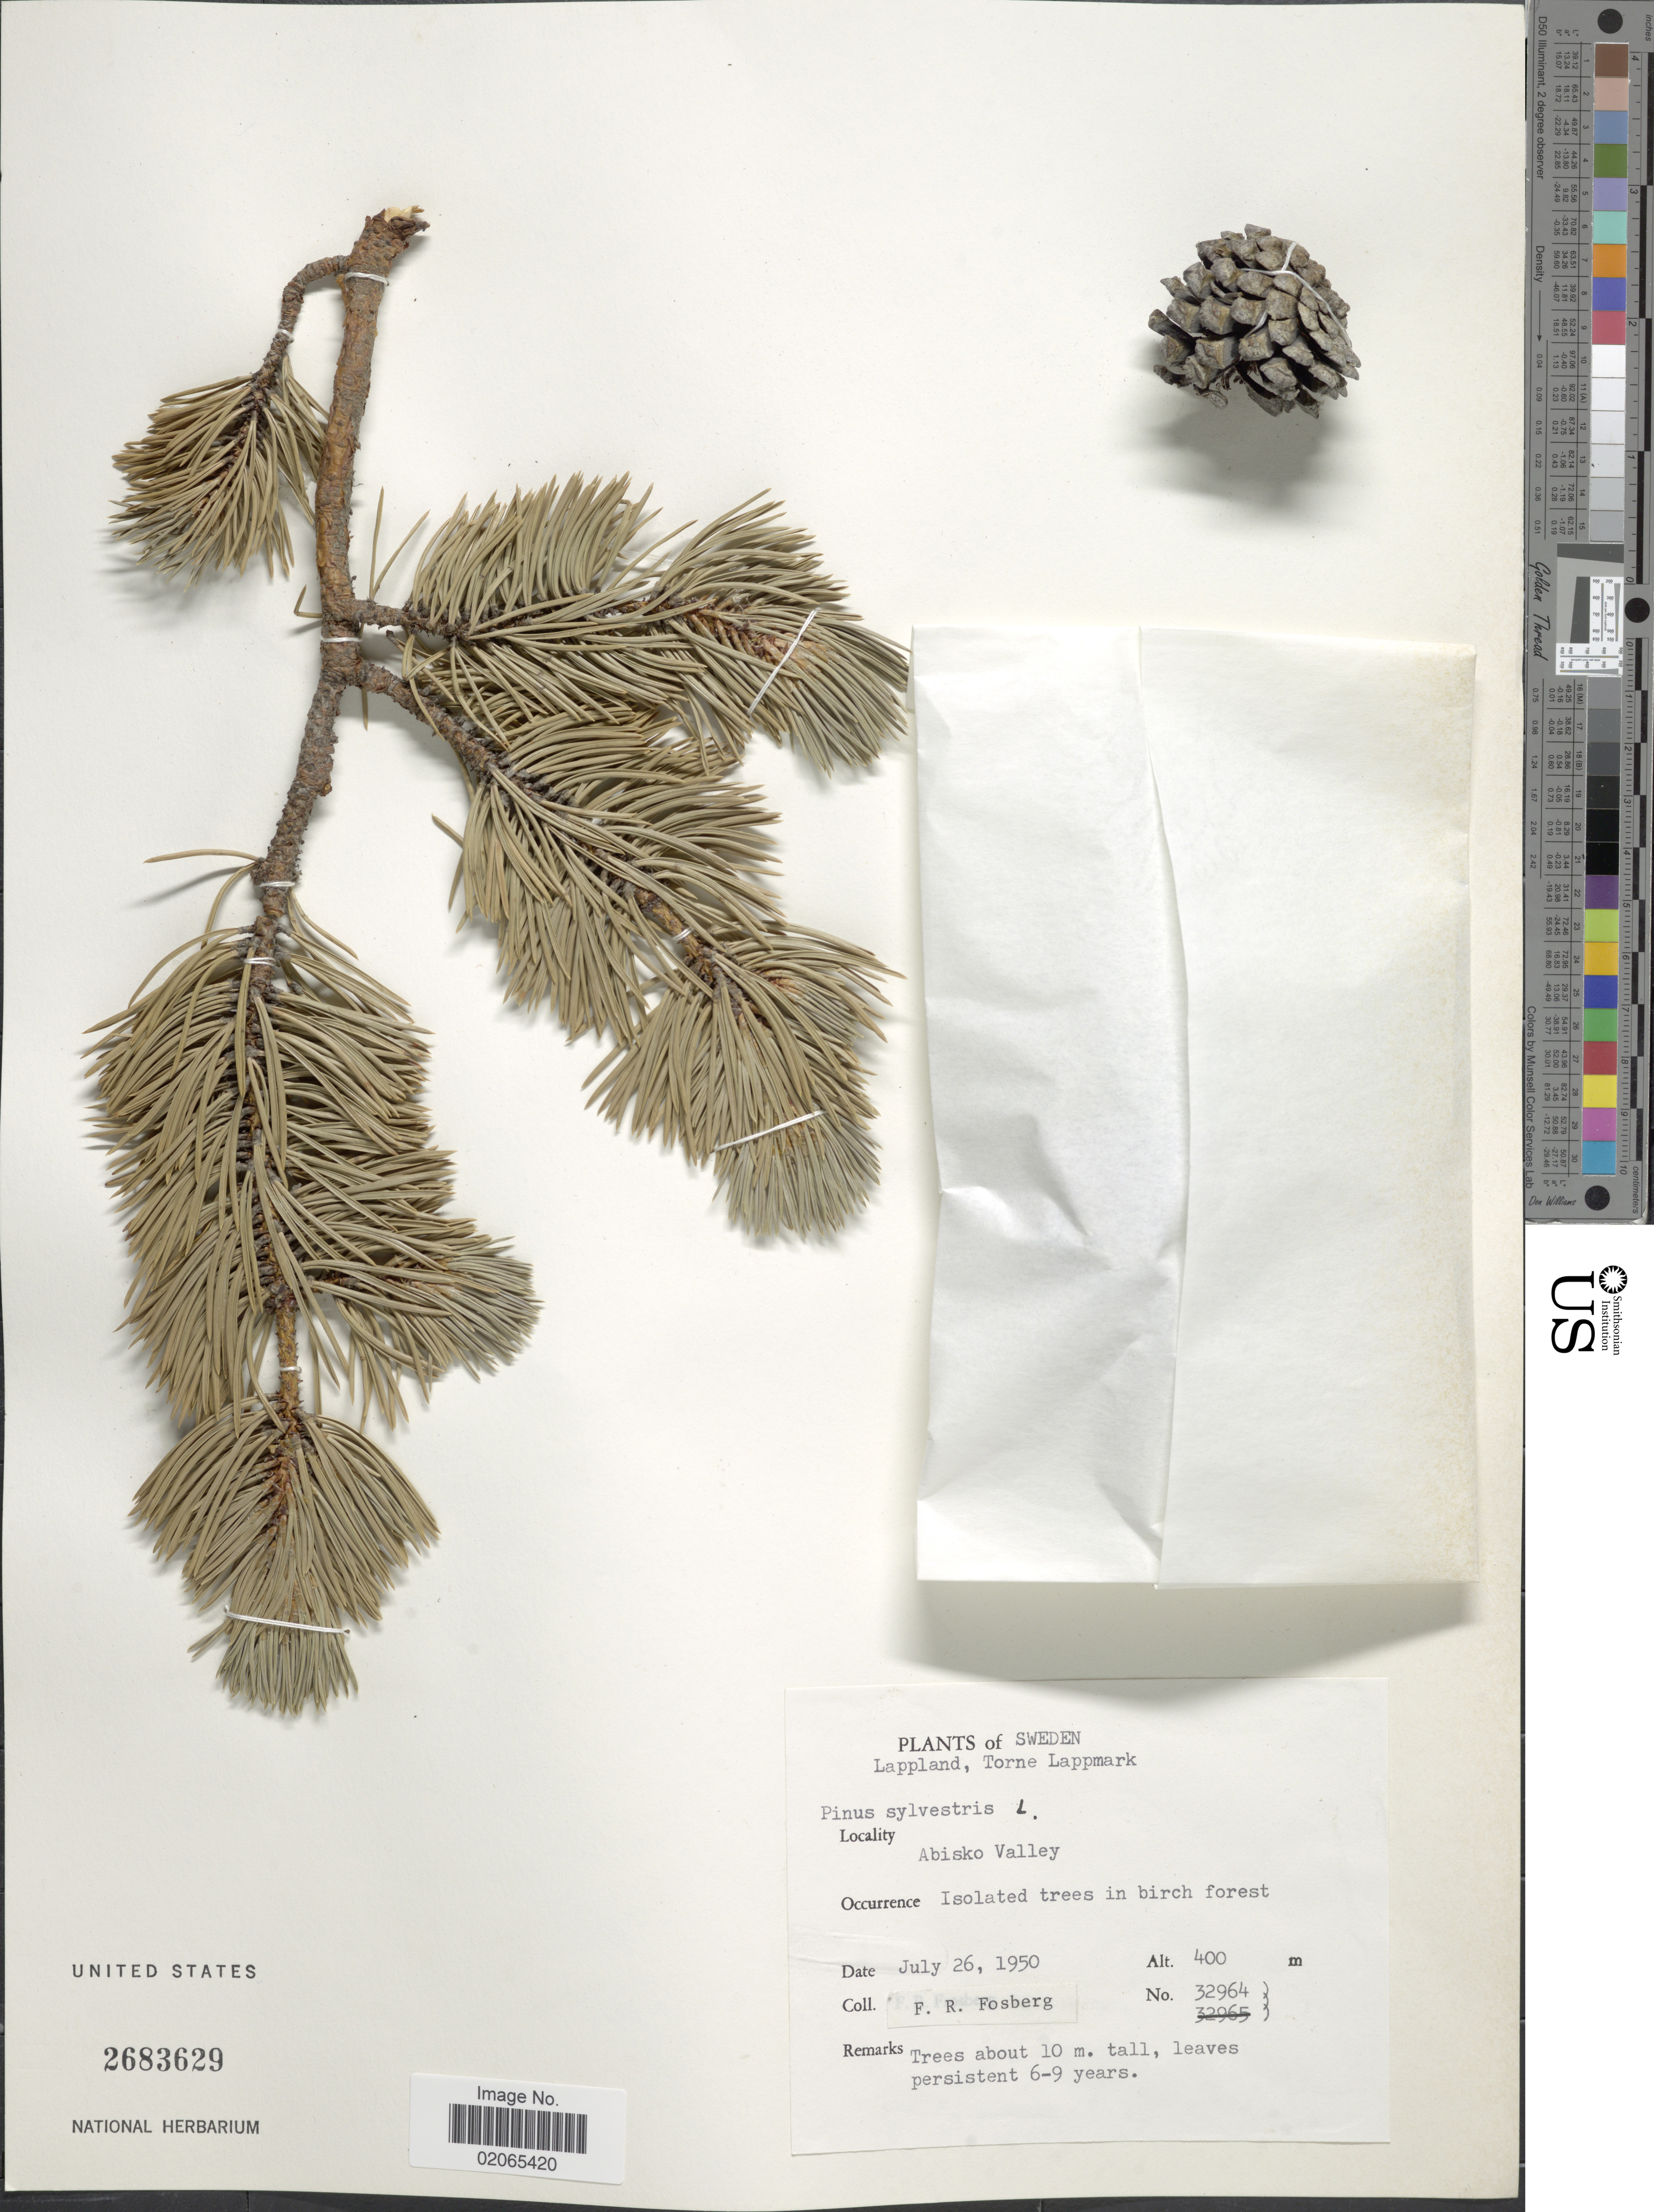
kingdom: Plantae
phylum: Tracheophyta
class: Pinopsida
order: Pinales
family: Pinaceae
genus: Pinus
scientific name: Pinus sylvestris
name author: L.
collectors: F. R. Fosberg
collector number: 32964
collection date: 1950-07-26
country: Finland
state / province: Lappi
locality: Lappland, Torne Lappmark, Abisko Valley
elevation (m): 400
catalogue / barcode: US 2683629